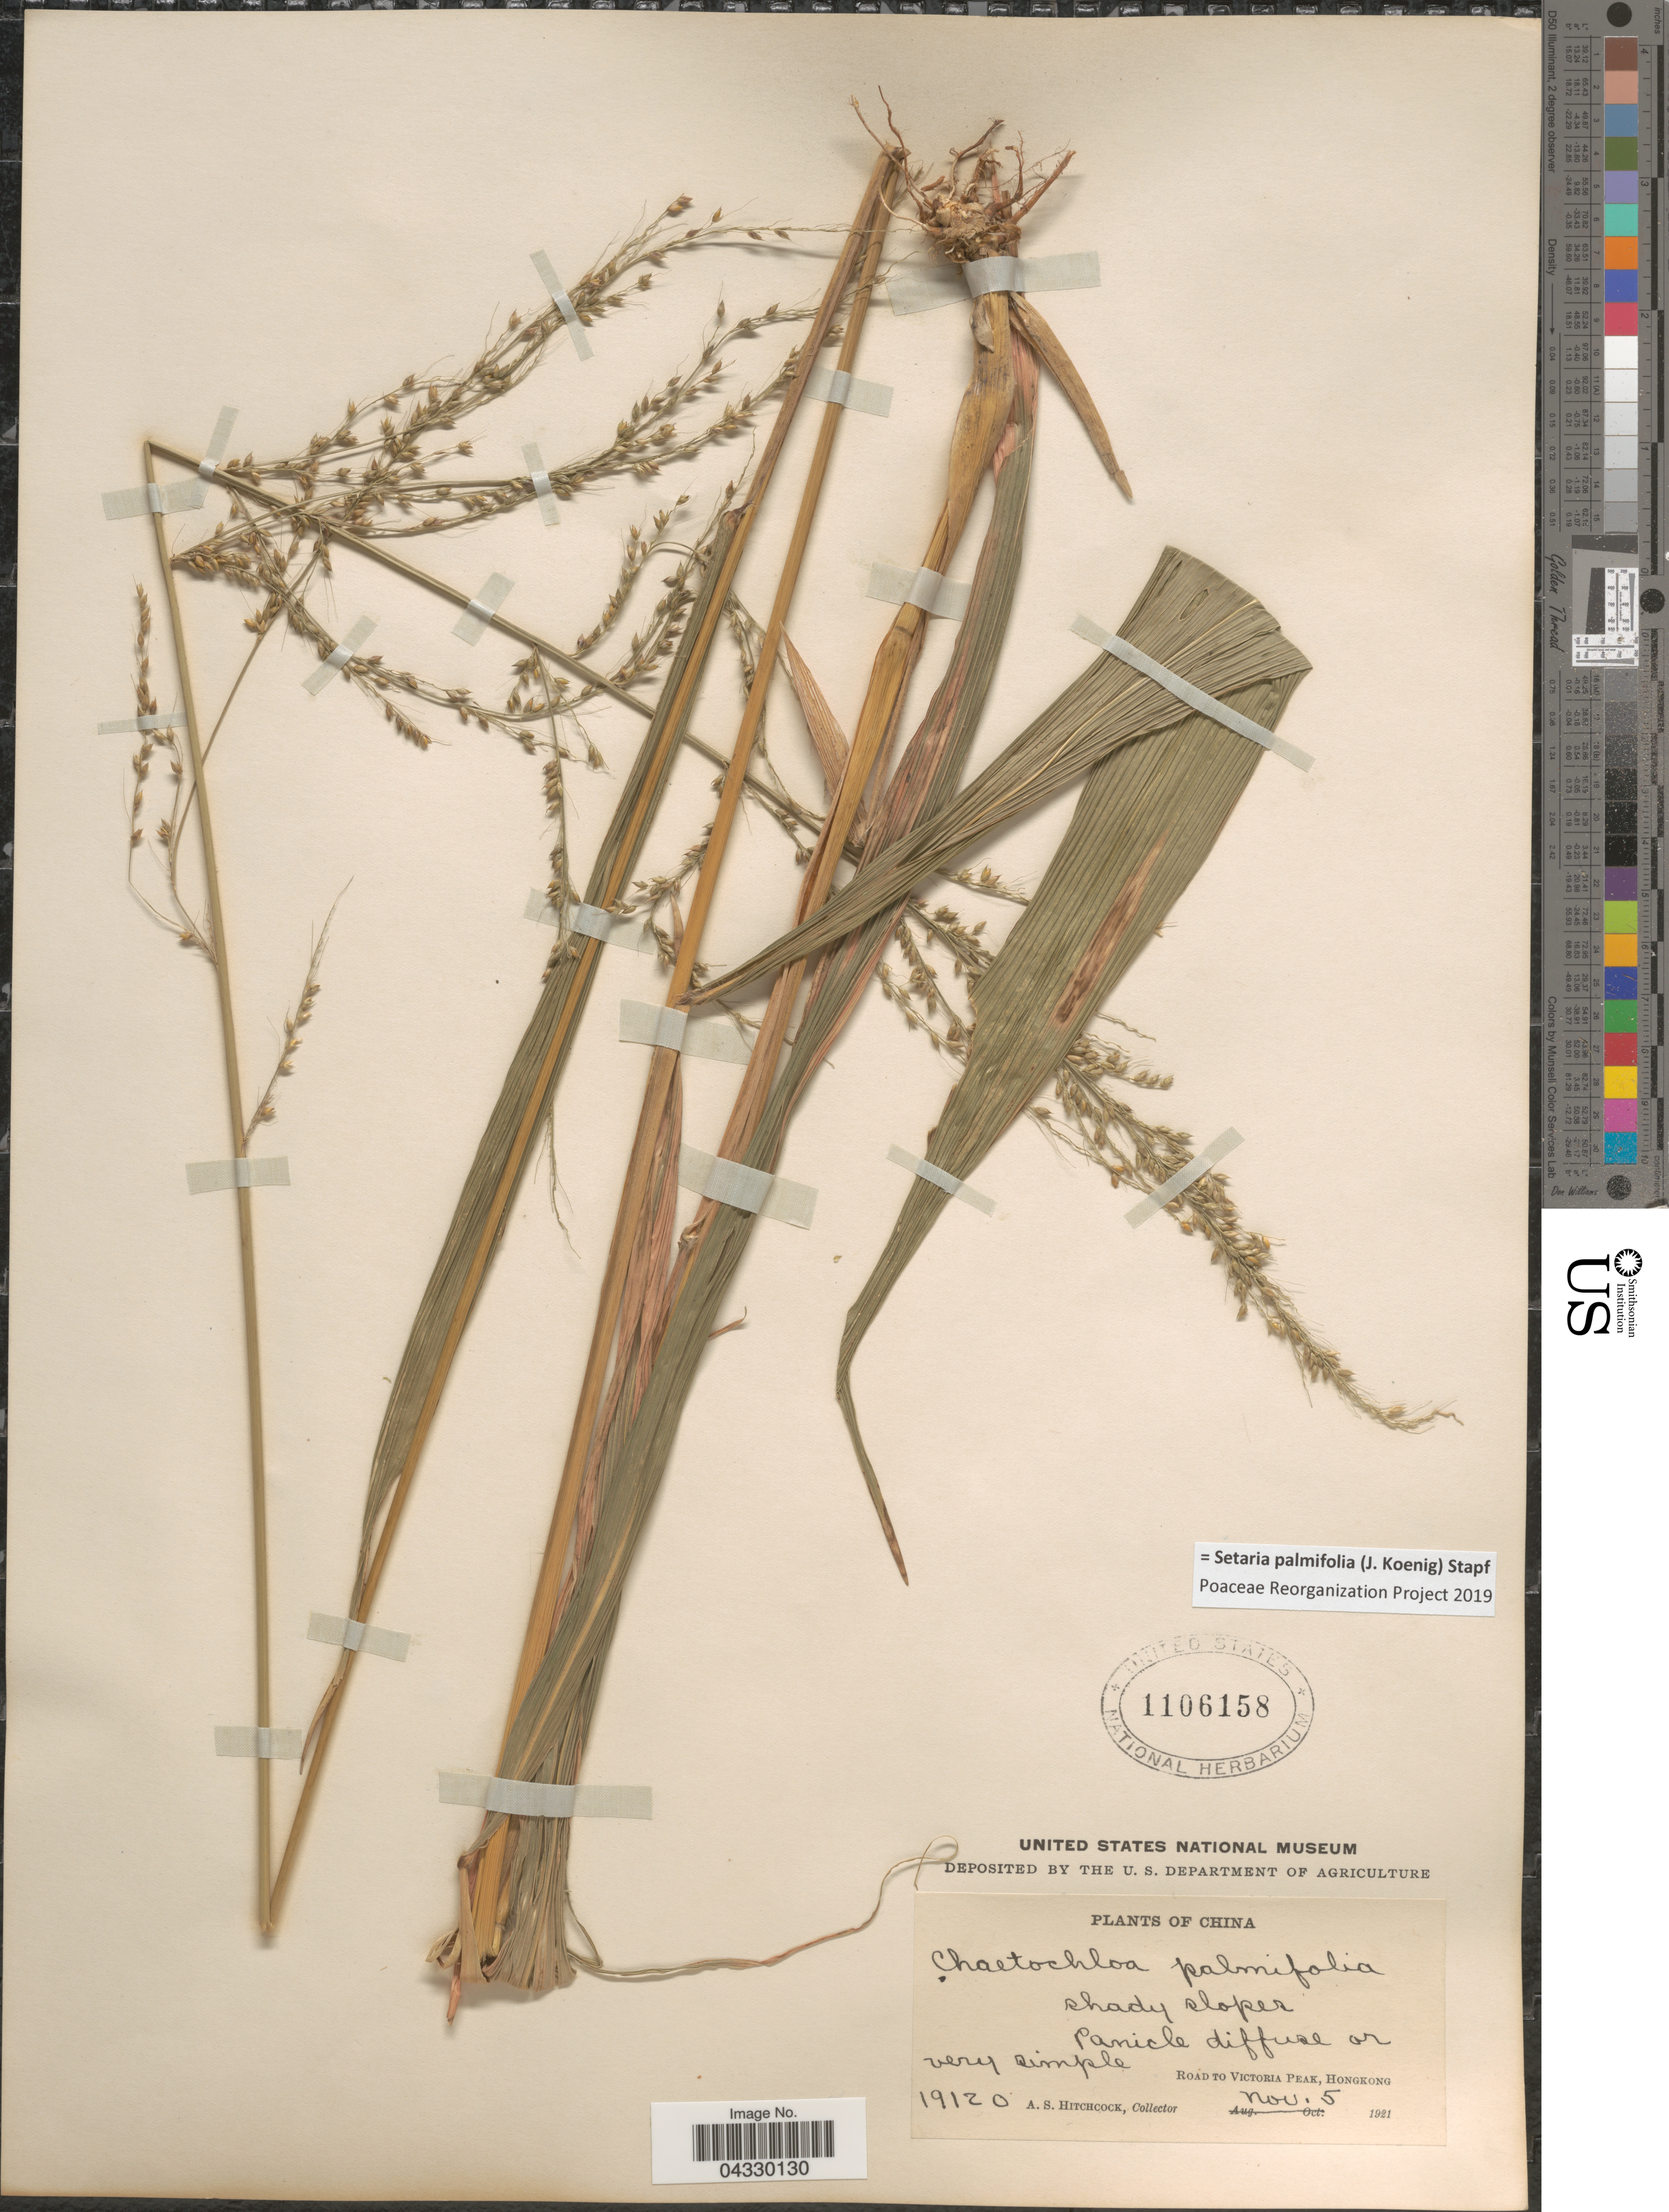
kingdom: Plantae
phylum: Tracheophyta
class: Liliopsida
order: Poales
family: Poaceae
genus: Setaria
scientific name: Setaria palmifolia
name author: (J. Koenig) Stapf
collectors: A. S. Hitchcock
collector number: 19120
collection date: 1921-11-05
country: China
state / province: Hong Kong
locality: Road to Victoria Peak, HongKong.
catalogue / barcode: US 1106158